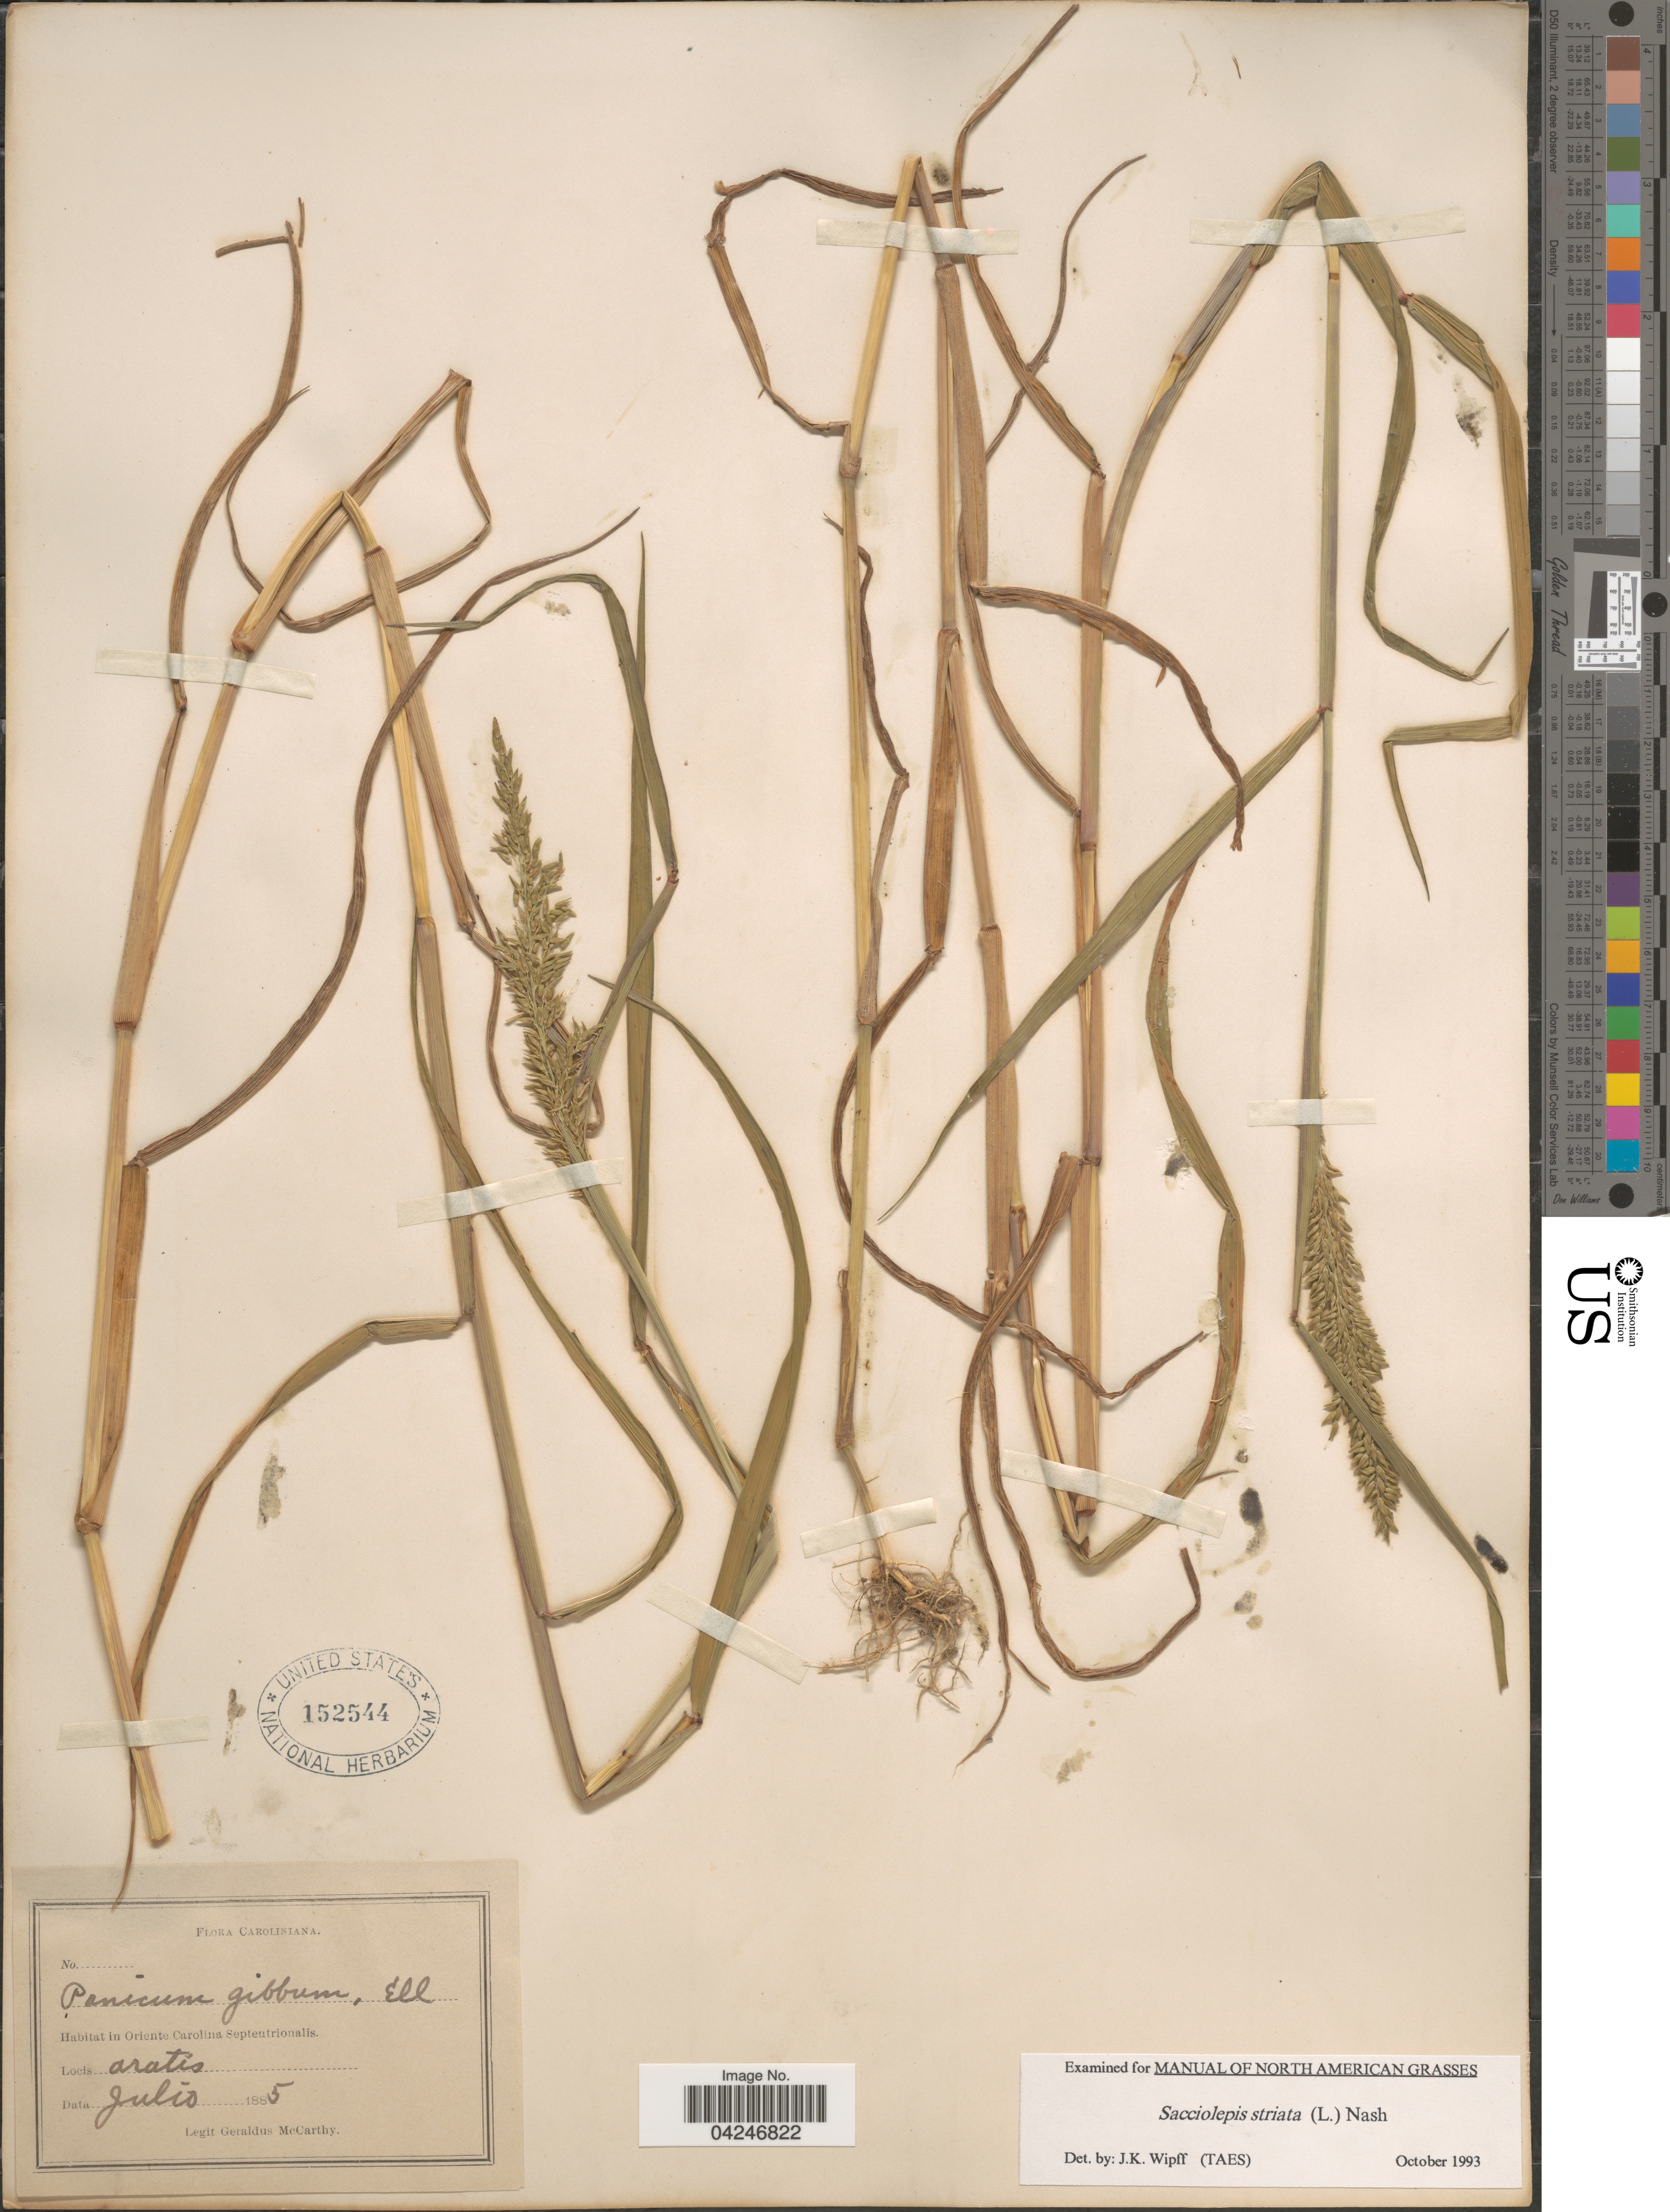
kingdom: Plantae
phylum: Tracheophyta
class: Liliopsida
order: Poales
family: Poaceae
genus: Sacciolepis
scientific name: Sacciolepis striata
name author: (L.) Nash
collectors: M. McCarthy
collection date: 1885-07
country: Puerto Rico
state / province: Carolina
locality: In Oriente Carolina Septentrionalis.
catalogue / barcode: US 152544